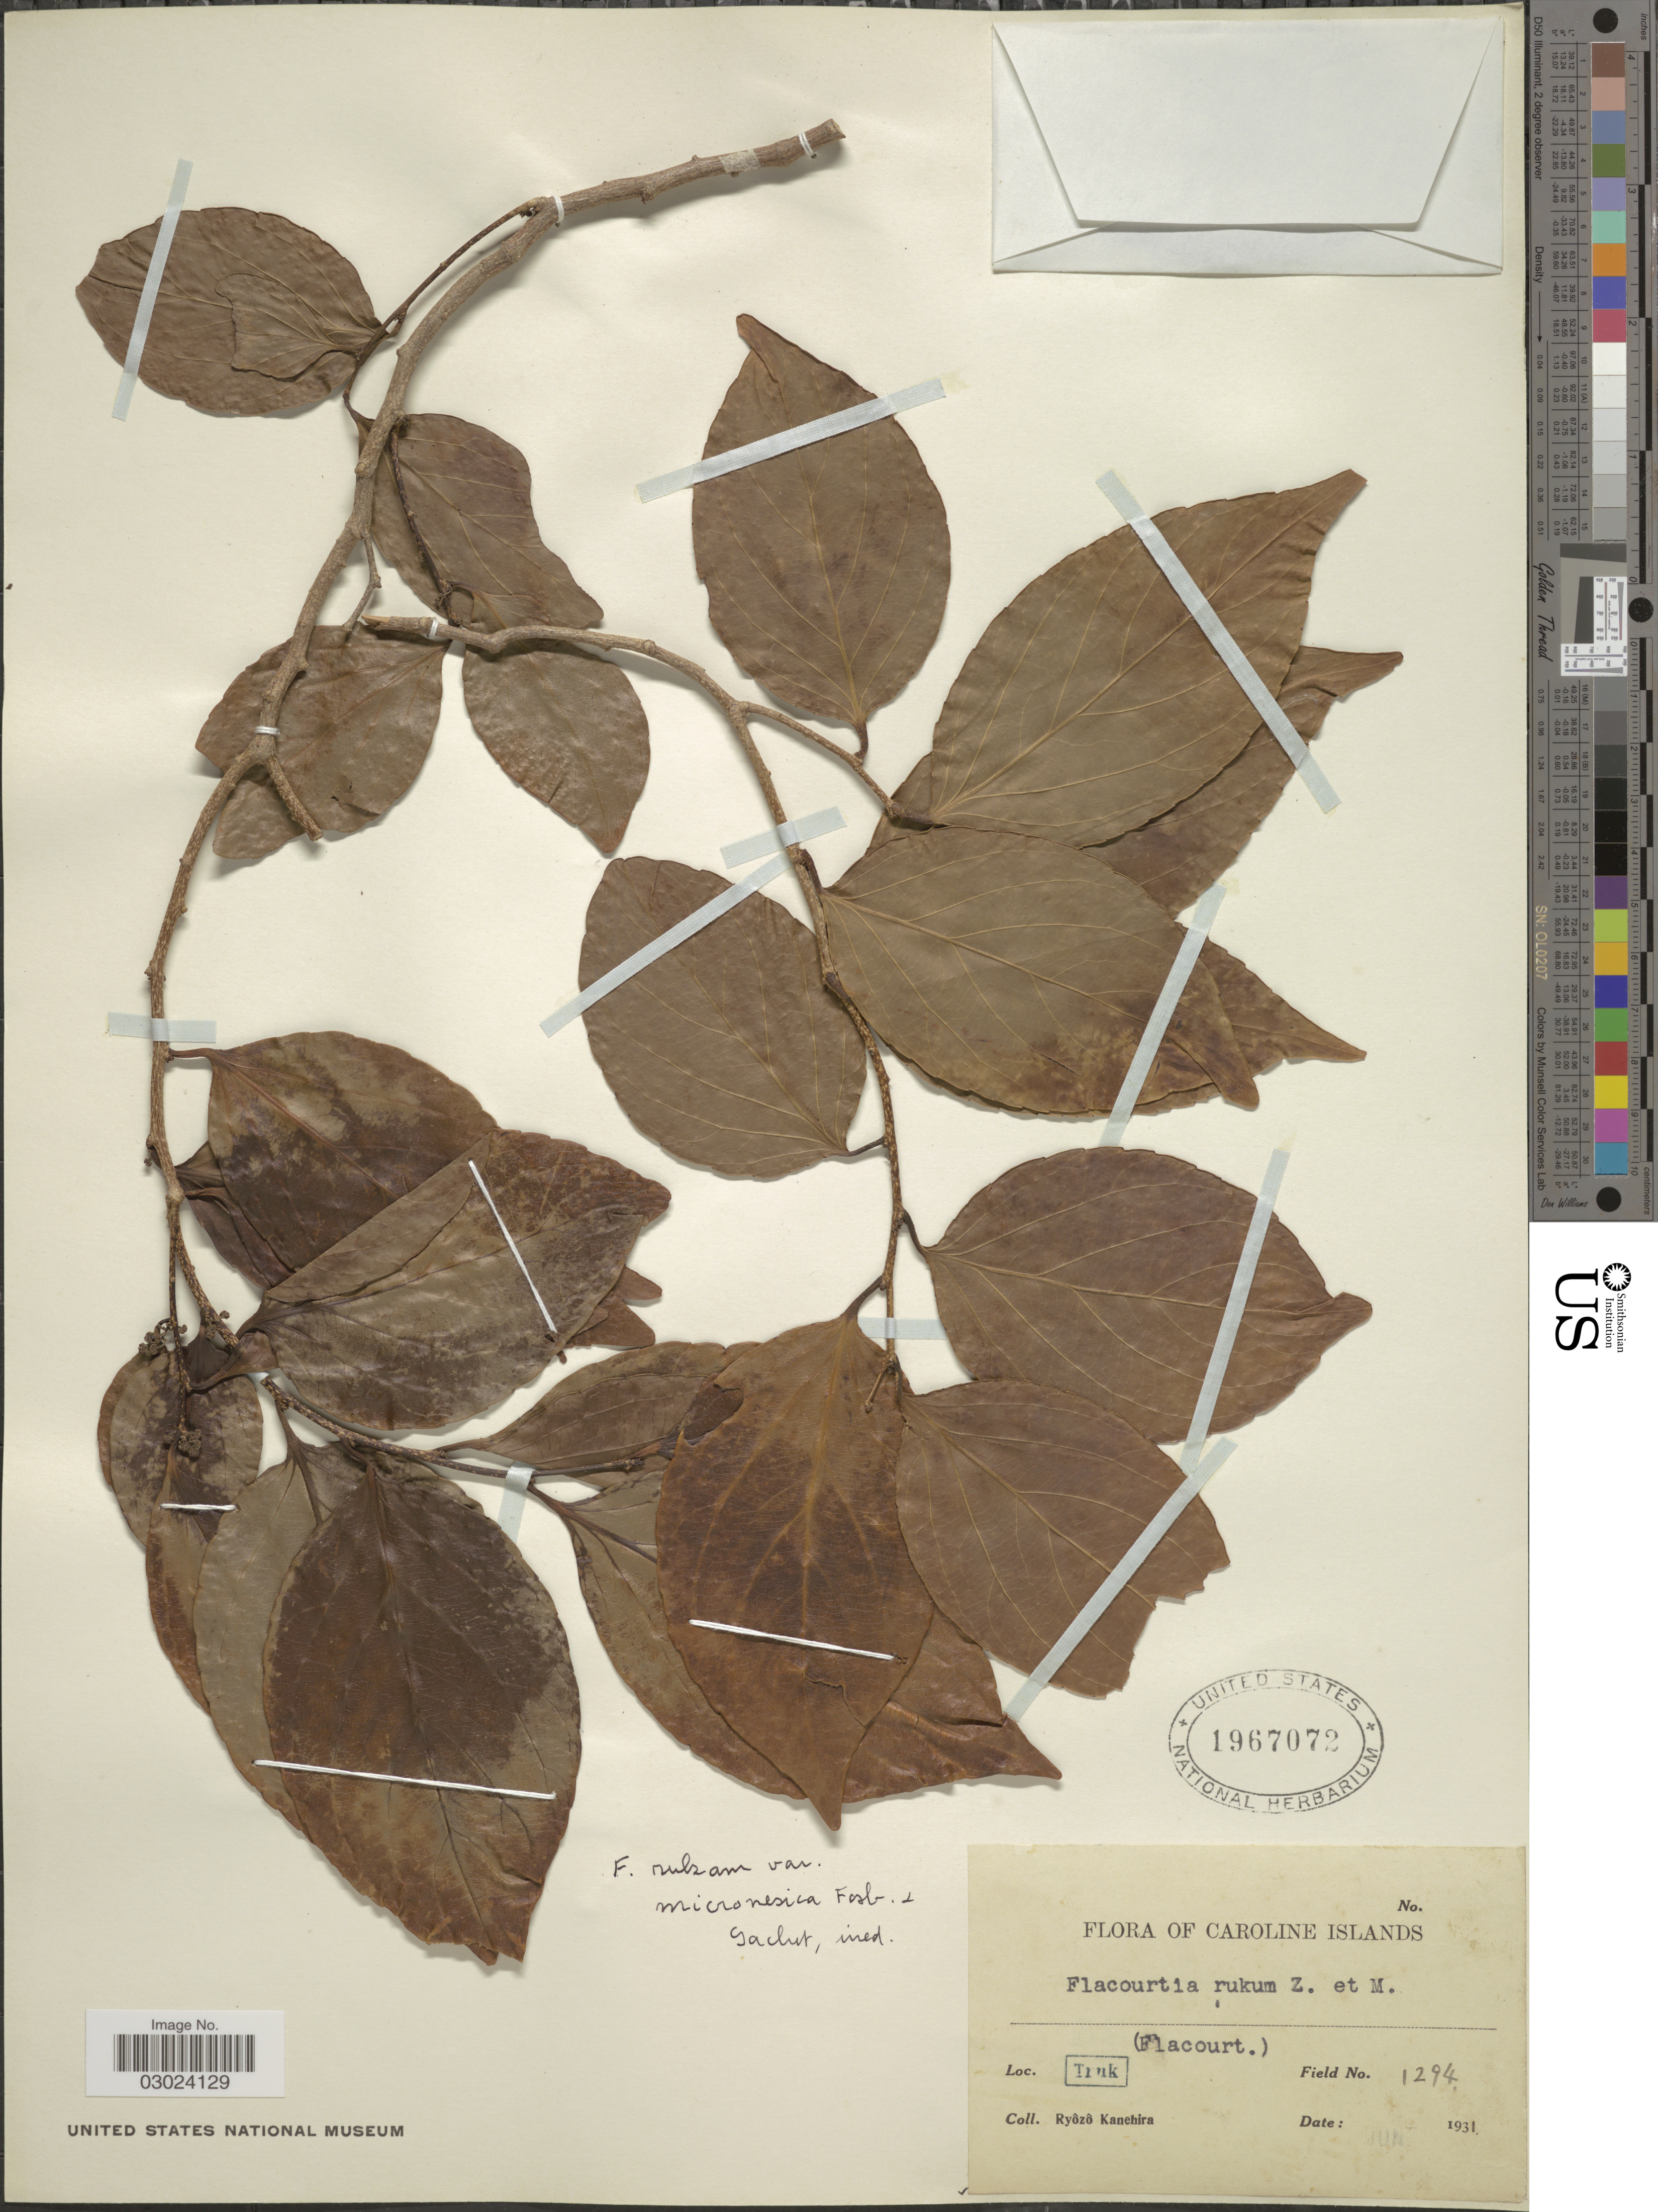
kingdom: Plantae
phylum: Tracheophyta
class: Magnoliopsida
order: Malpighiales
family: Salicaceae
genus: Flacourtia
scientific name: Flacourtia rukam var. micronesica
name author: Fosberg & Sachet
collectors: R. Kanehira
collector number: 1294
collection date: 1931-06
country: Micronesia, Federated States of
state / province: Truk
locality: Caroline Islands. Truk.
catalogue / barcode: US 1967072